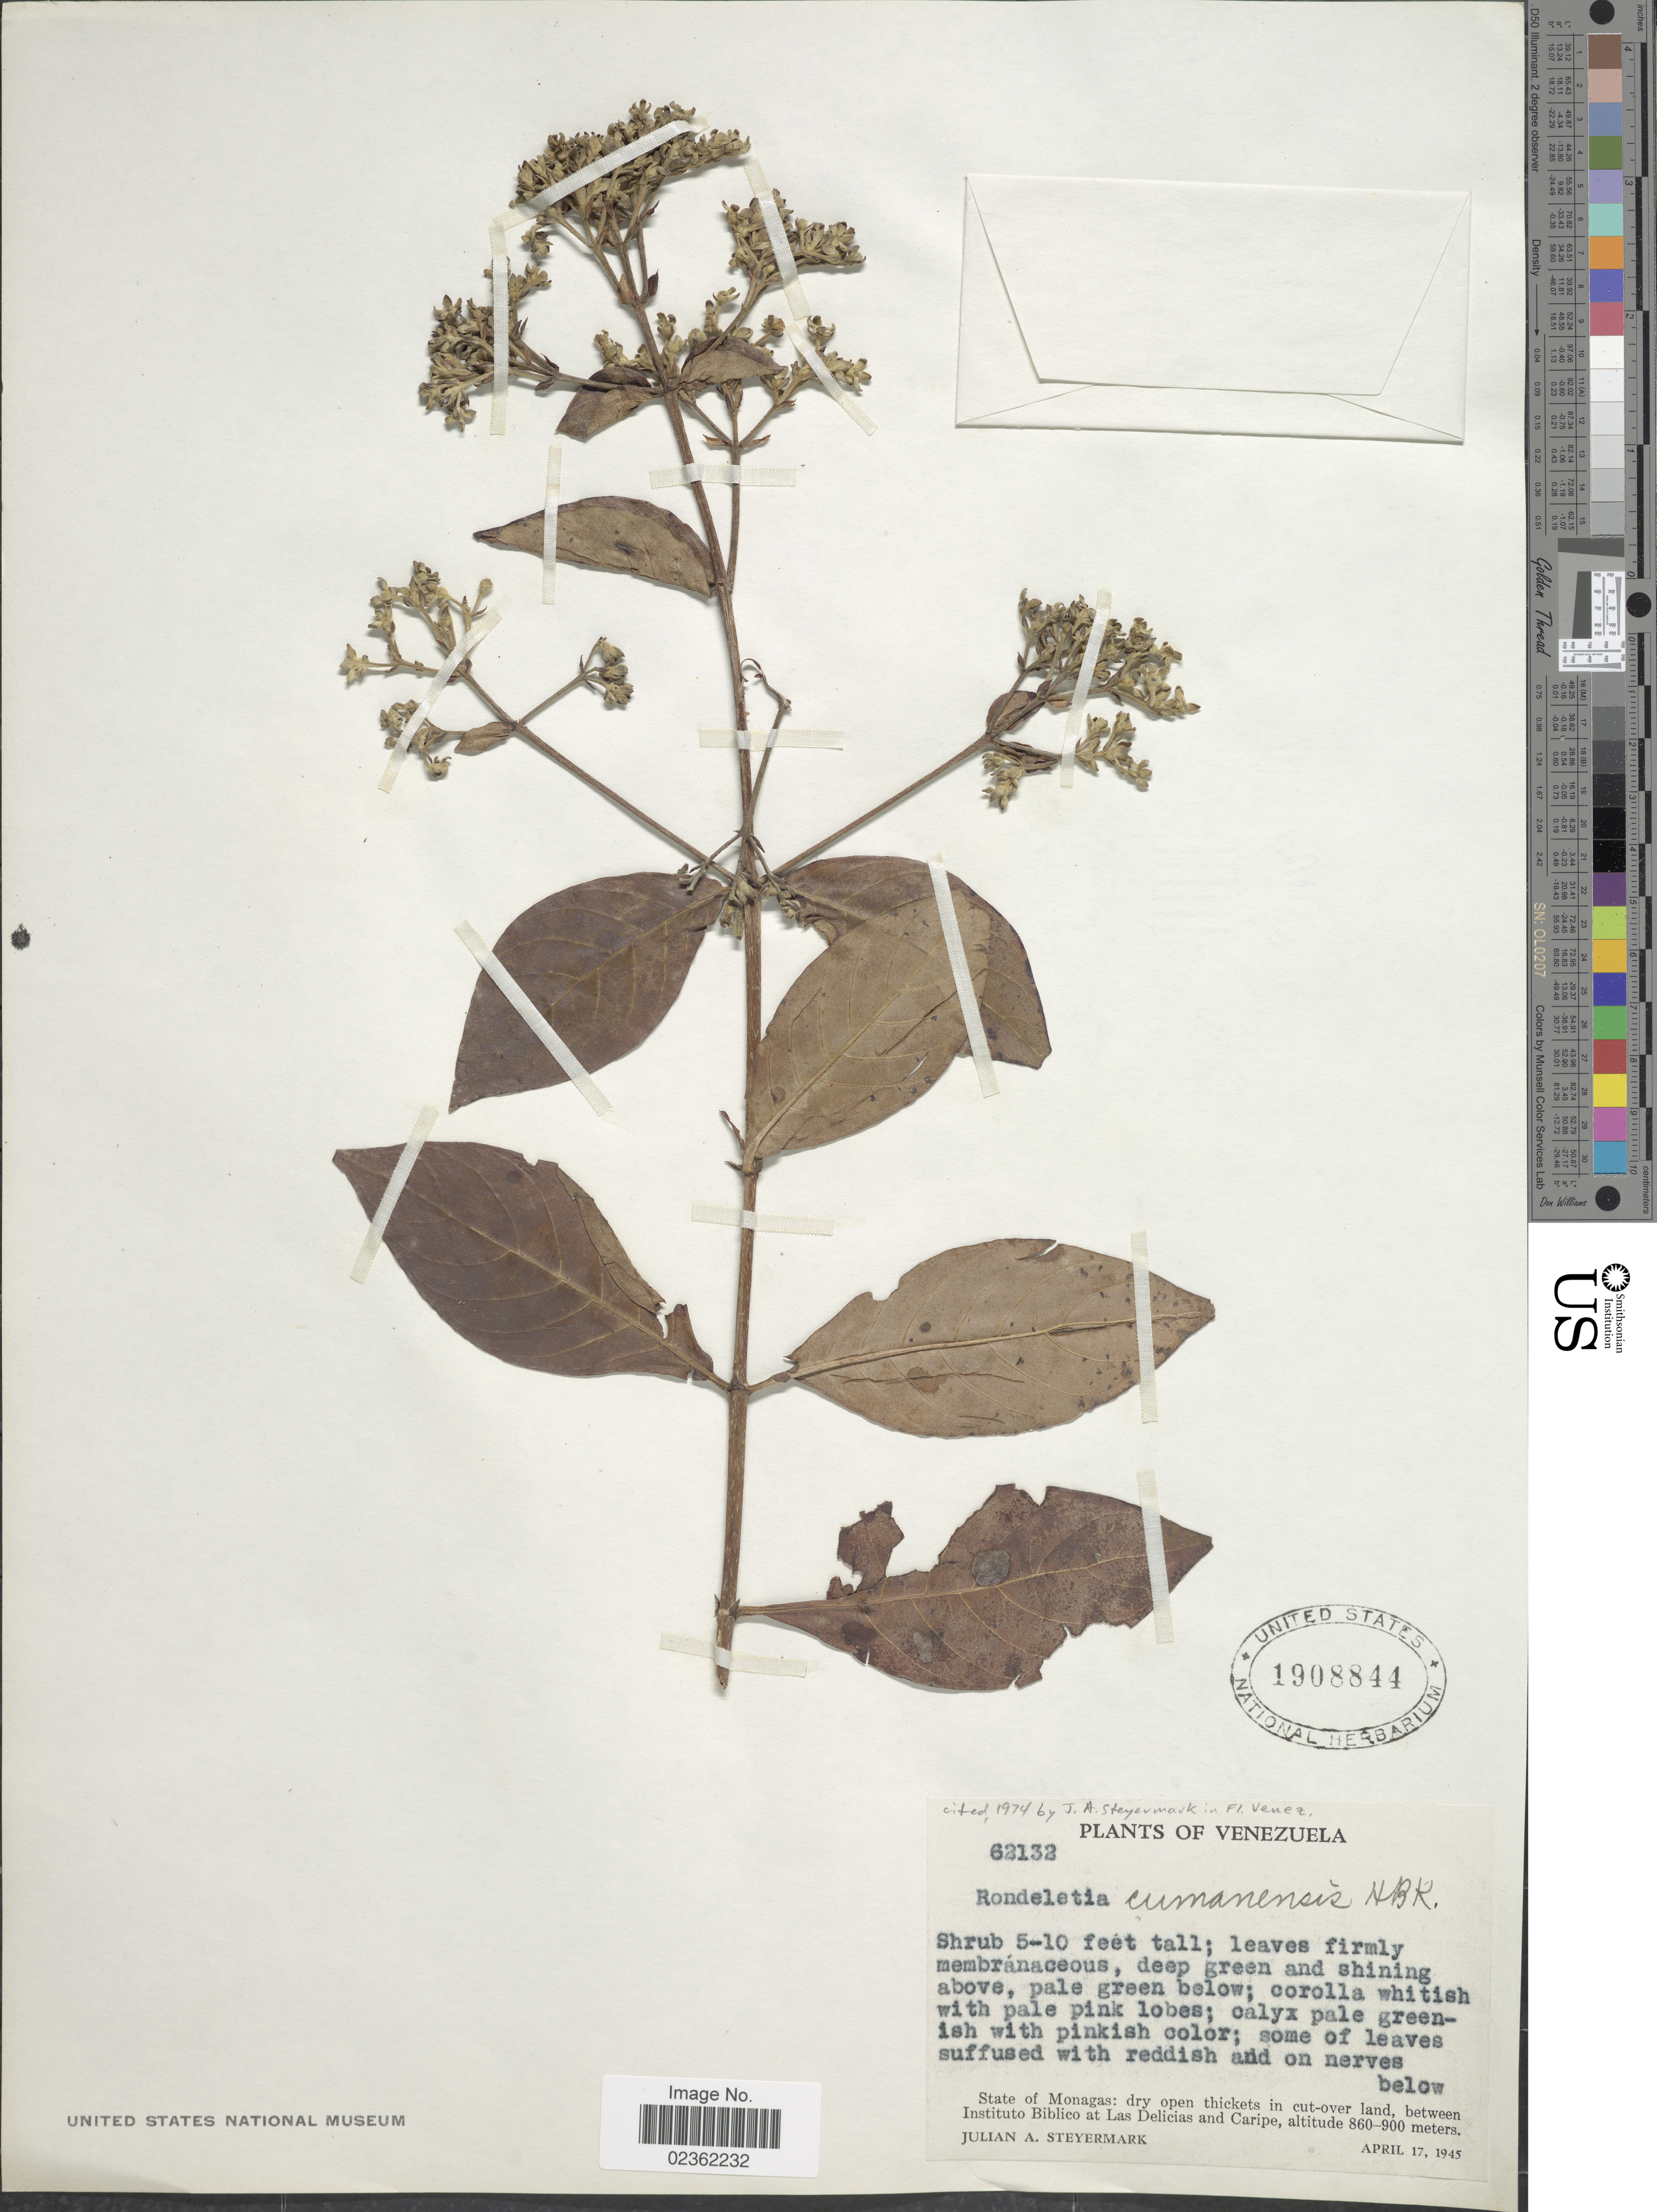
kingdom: Plantae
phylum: Tracheophyta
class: Magnoliopsida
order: Gentianales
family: Rubiaceae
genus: Rondeletia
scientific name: Rondeletia cumanensis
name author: Kunth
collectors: J. Steyermark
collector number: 62132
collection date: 1945-04-17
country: Venezuela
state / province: Monagas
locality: Dry open thickets in cut-over land, between Instituto Biblico at Las Delicias and Caripe.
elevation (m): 860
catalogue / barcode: US 1908844